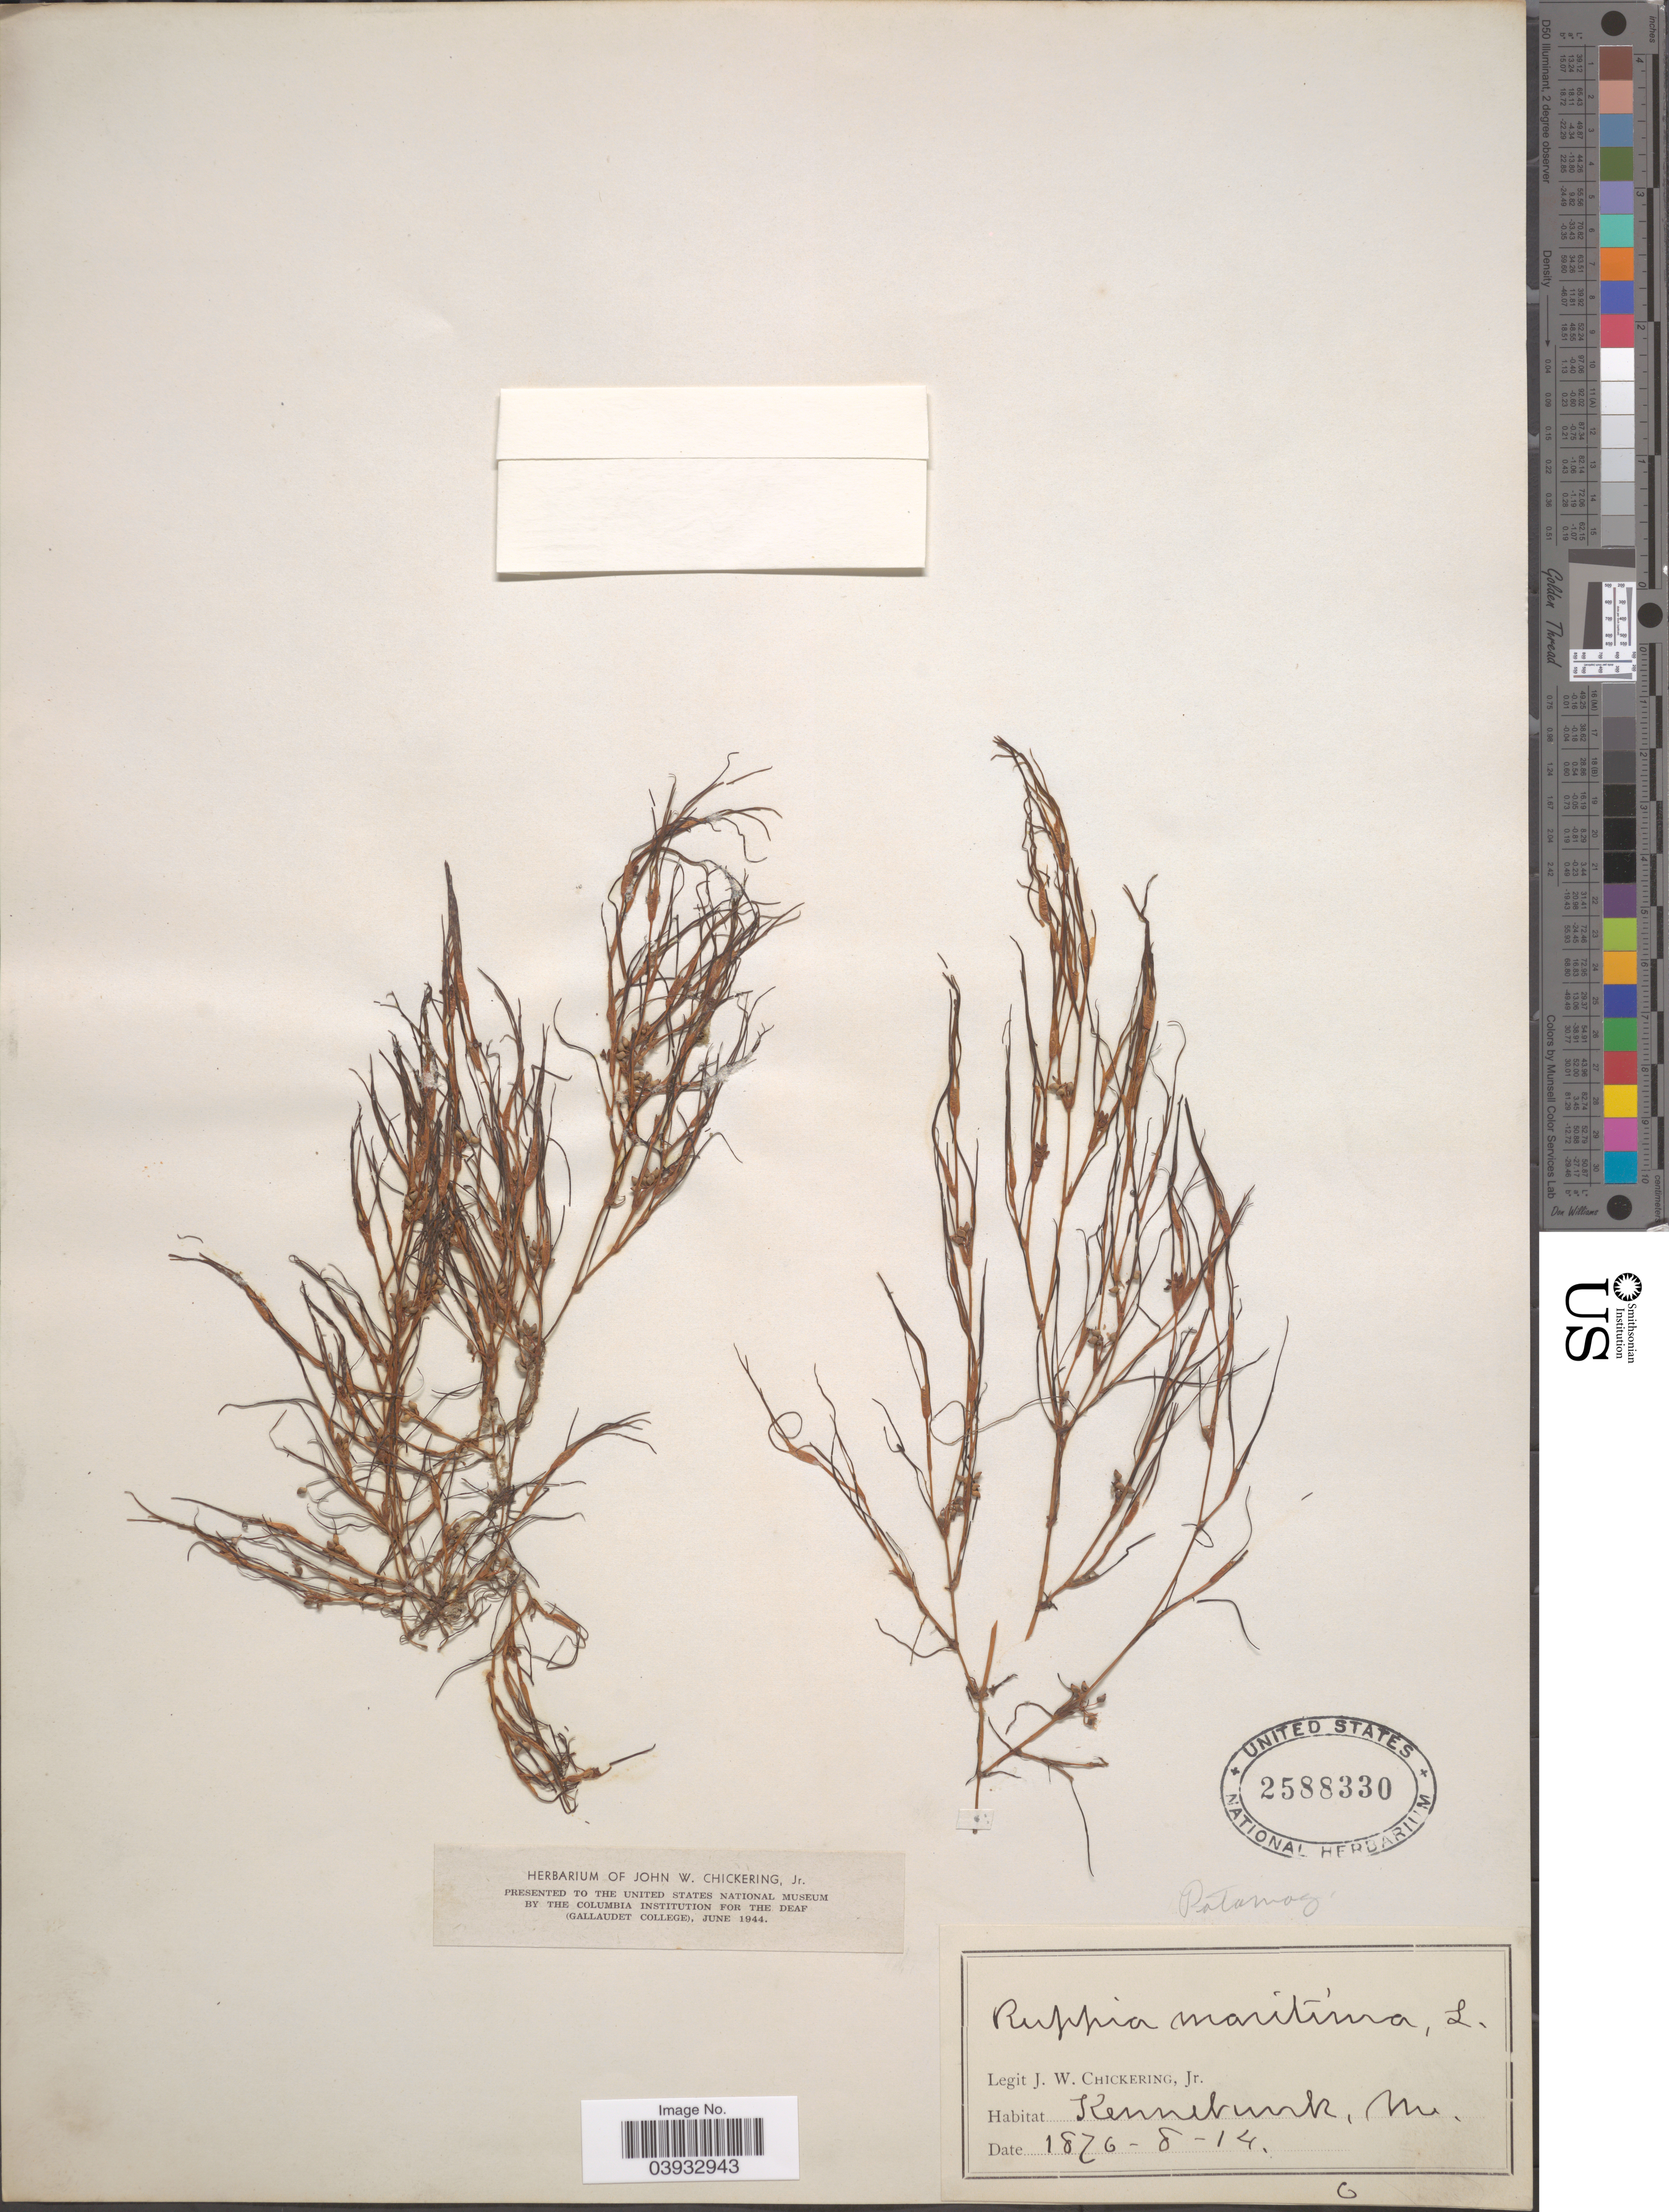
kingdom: Plantae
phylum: Tracheophyta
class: Liliopsida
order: Alismatales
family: Ruppiaceae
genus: Ruppia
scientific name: Ruppia maritima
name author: L.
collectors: J. Chickering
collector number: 6*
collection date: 1876-08-14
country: United States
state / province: Maine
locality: Kennebunk.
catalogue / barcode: US 2588330